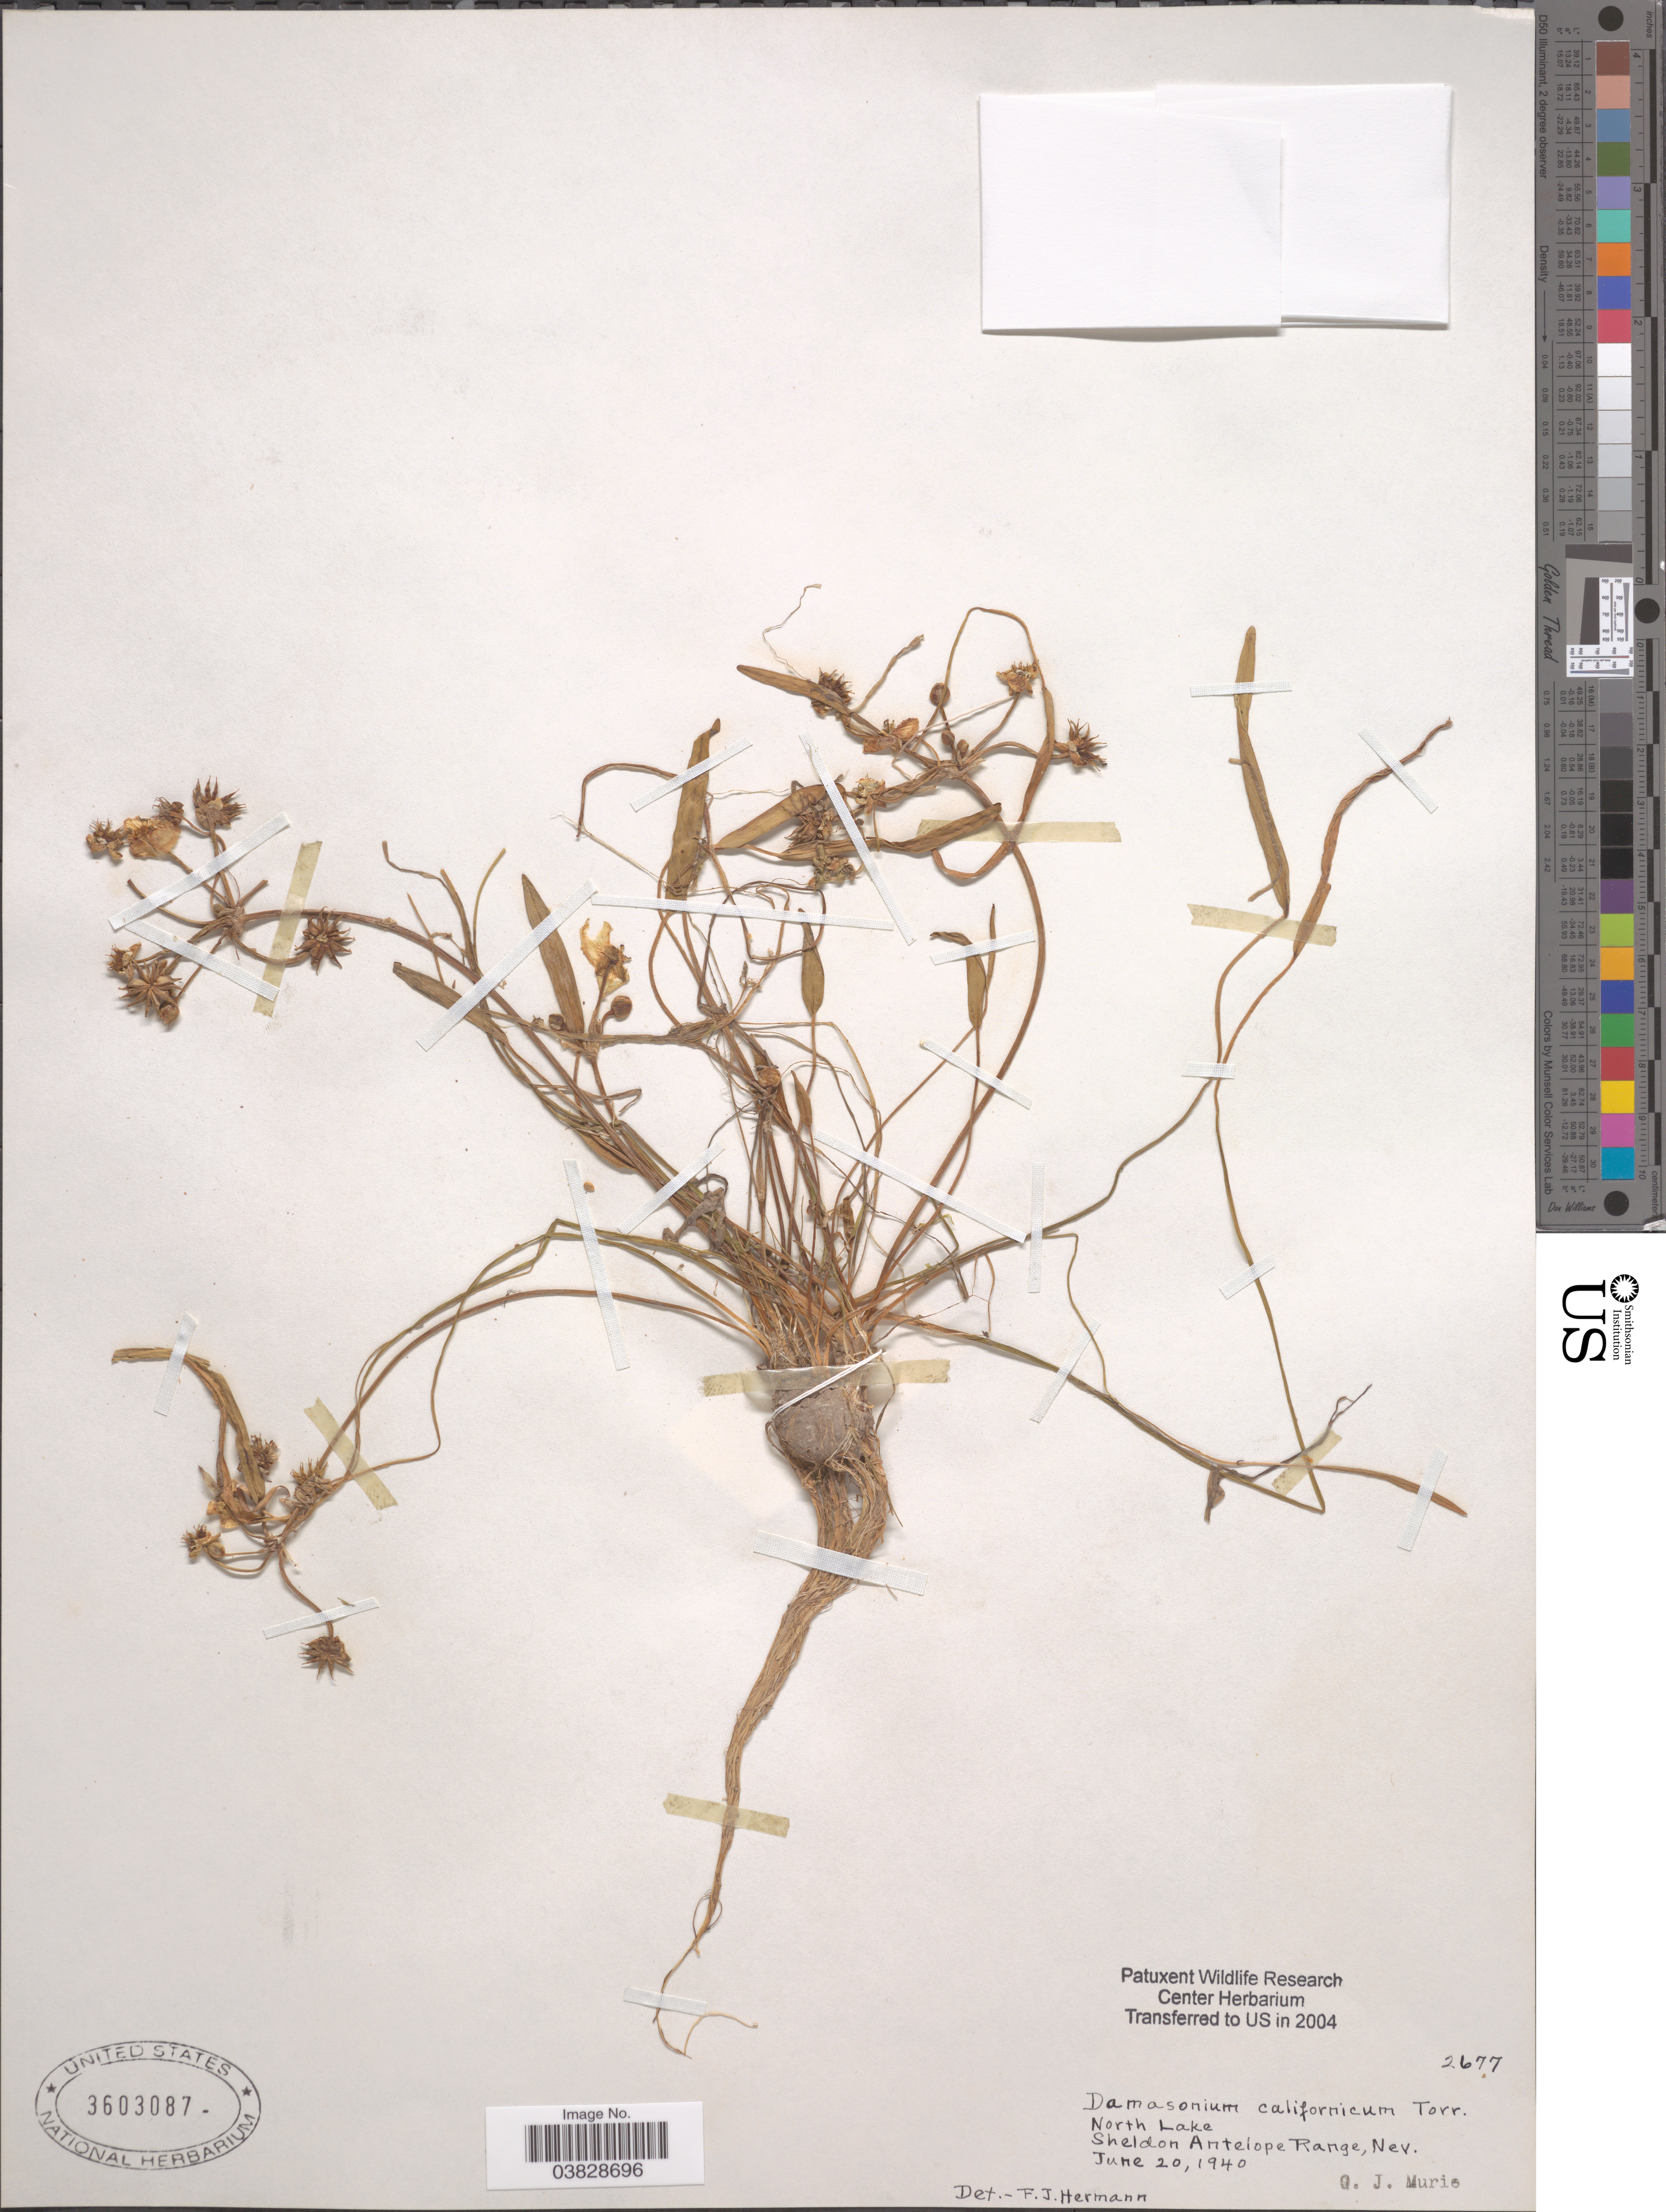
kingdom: Plantae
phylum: Tracheophyta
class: Liliopsida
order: Alismatales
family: Alismataceae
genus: Damasonium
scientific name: Damasonium californicum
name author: Torr.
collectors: O. Murie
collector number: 2677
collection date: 1940-06-20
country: United States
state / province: Nevada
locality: North Lake, Sheldon Antelope Range.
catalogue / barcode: US 3603087